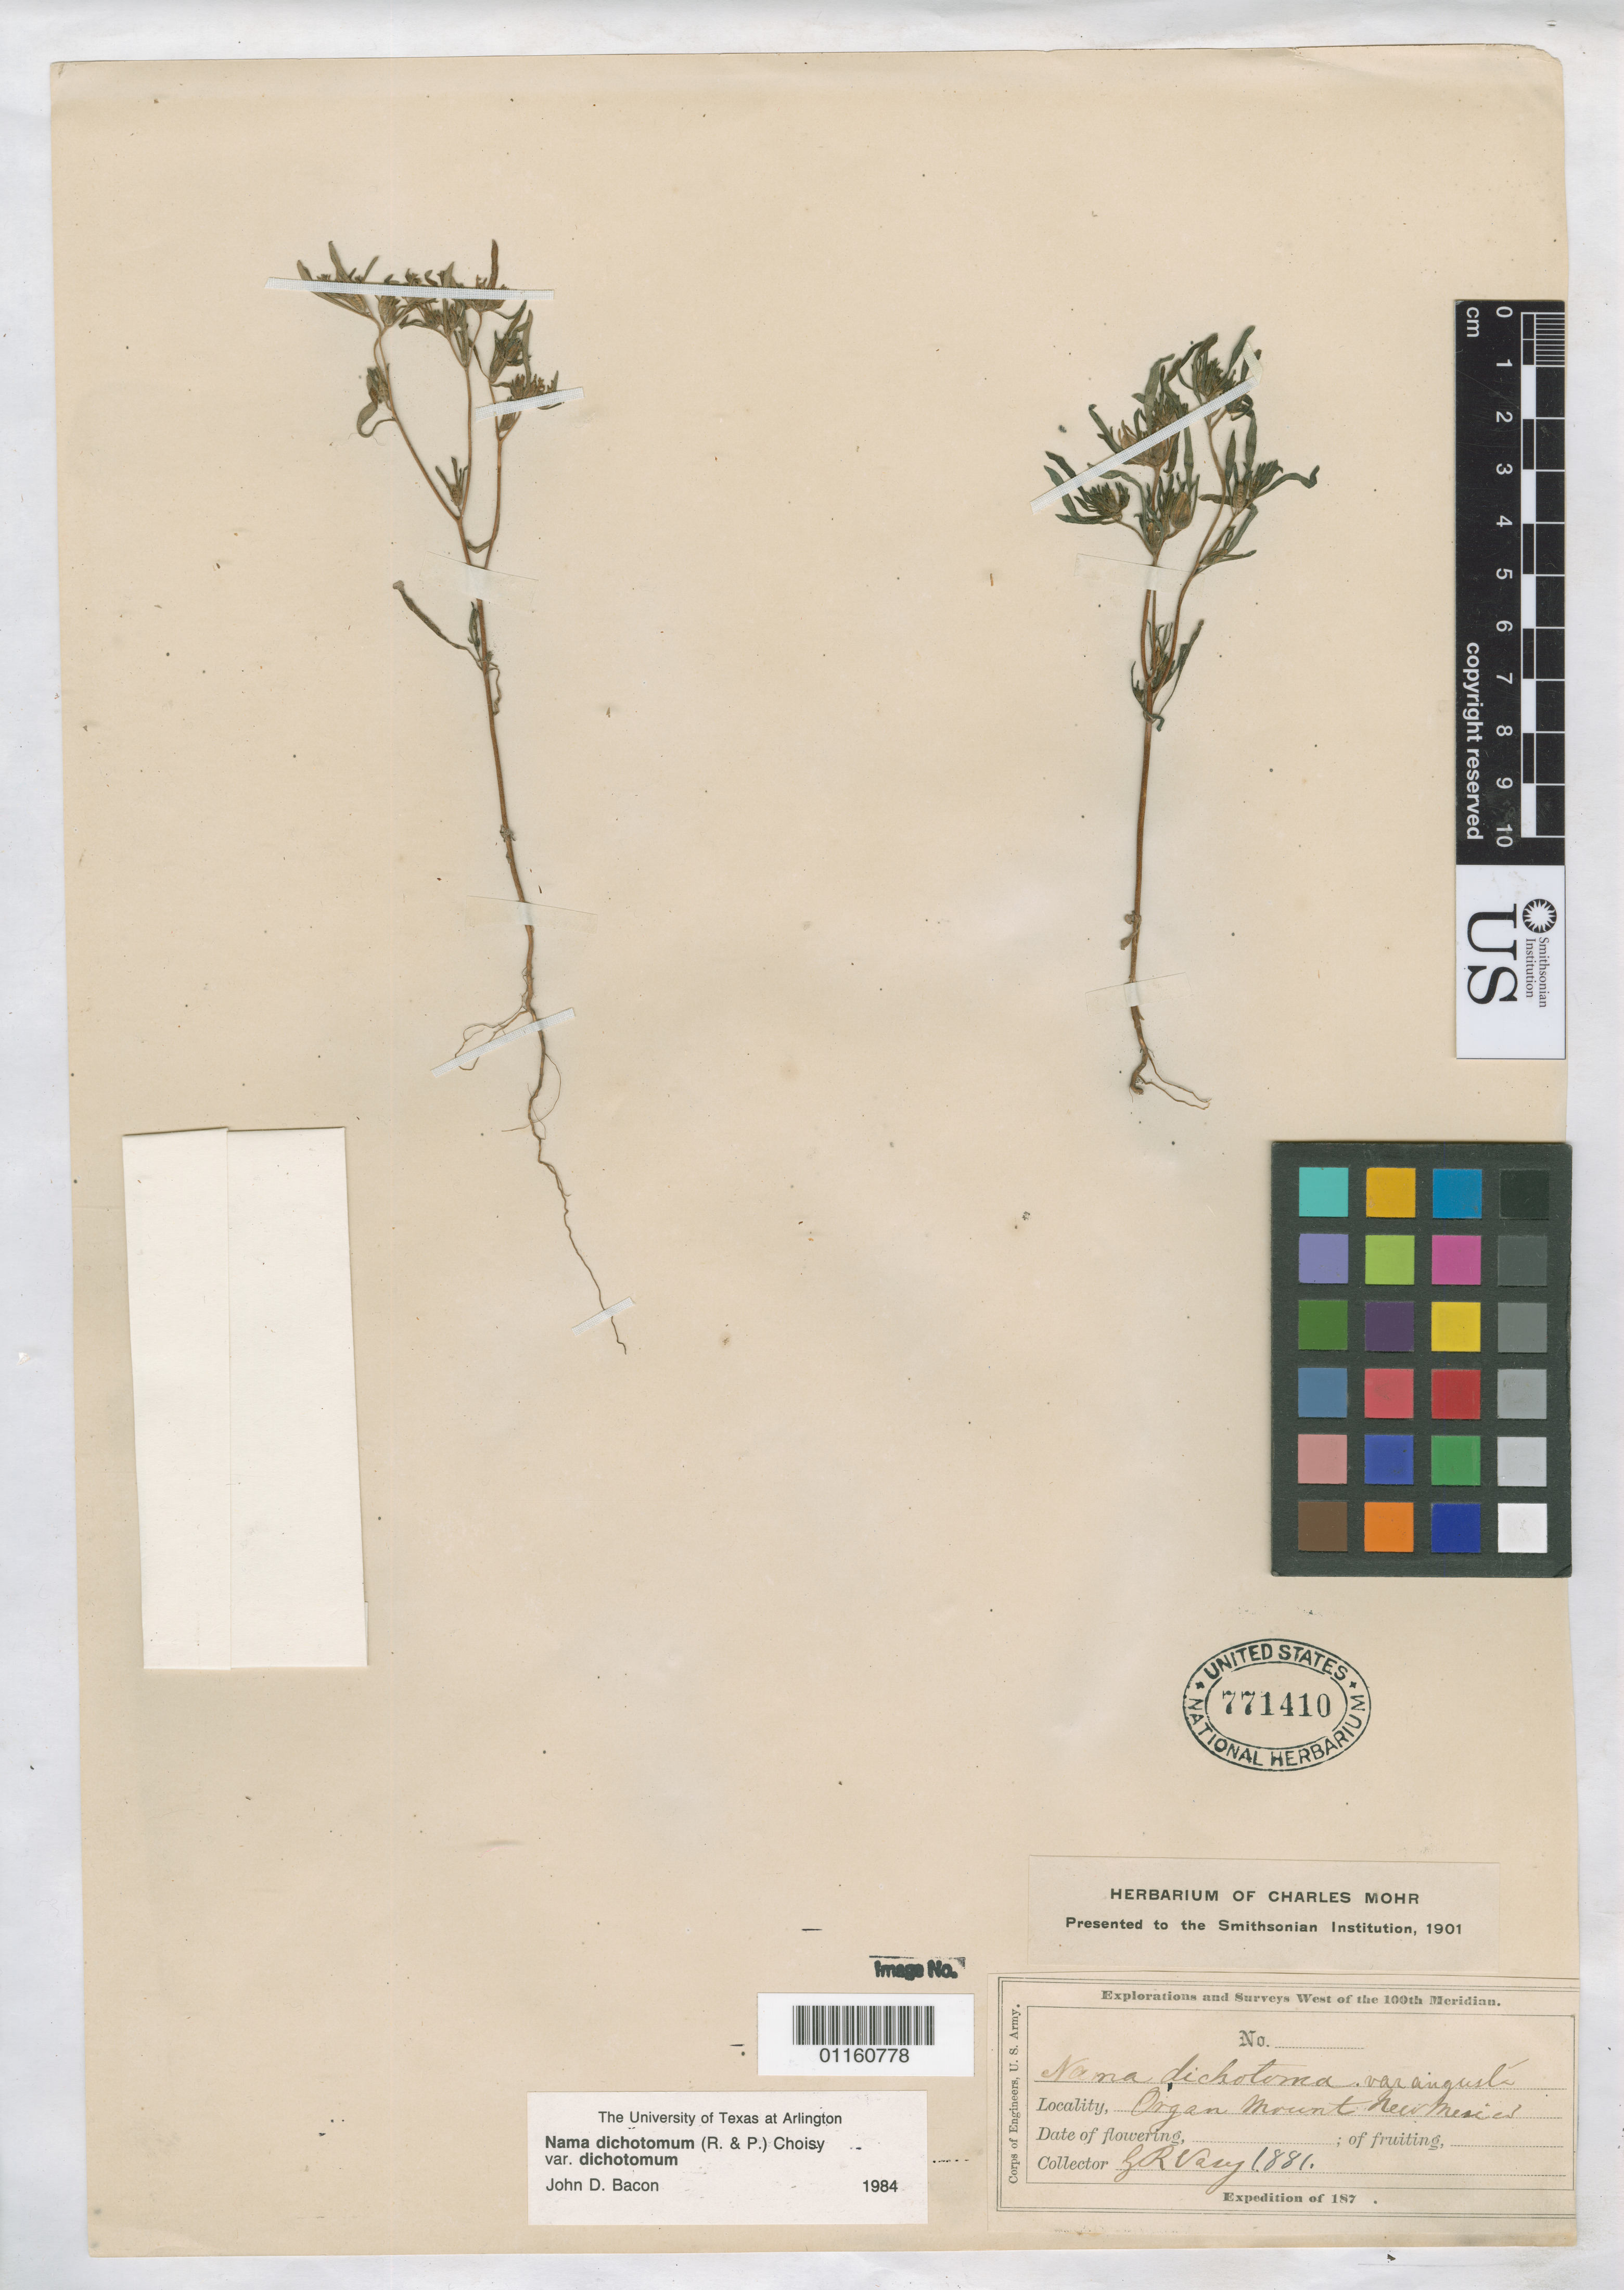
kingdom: Plantae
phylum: Tracheophyta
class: Magnoliopsida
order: Boraginales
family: Namaceae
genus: Nama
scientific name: Nama dichotoma var. dichotoma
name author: (Ruiz & Pav.) Choisy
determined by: Bacon, J. D.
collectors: G. R. Vasey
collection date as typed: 1881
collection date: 1881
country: United States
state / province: New Mexico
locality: Organ Mts.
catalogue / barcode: US 771410